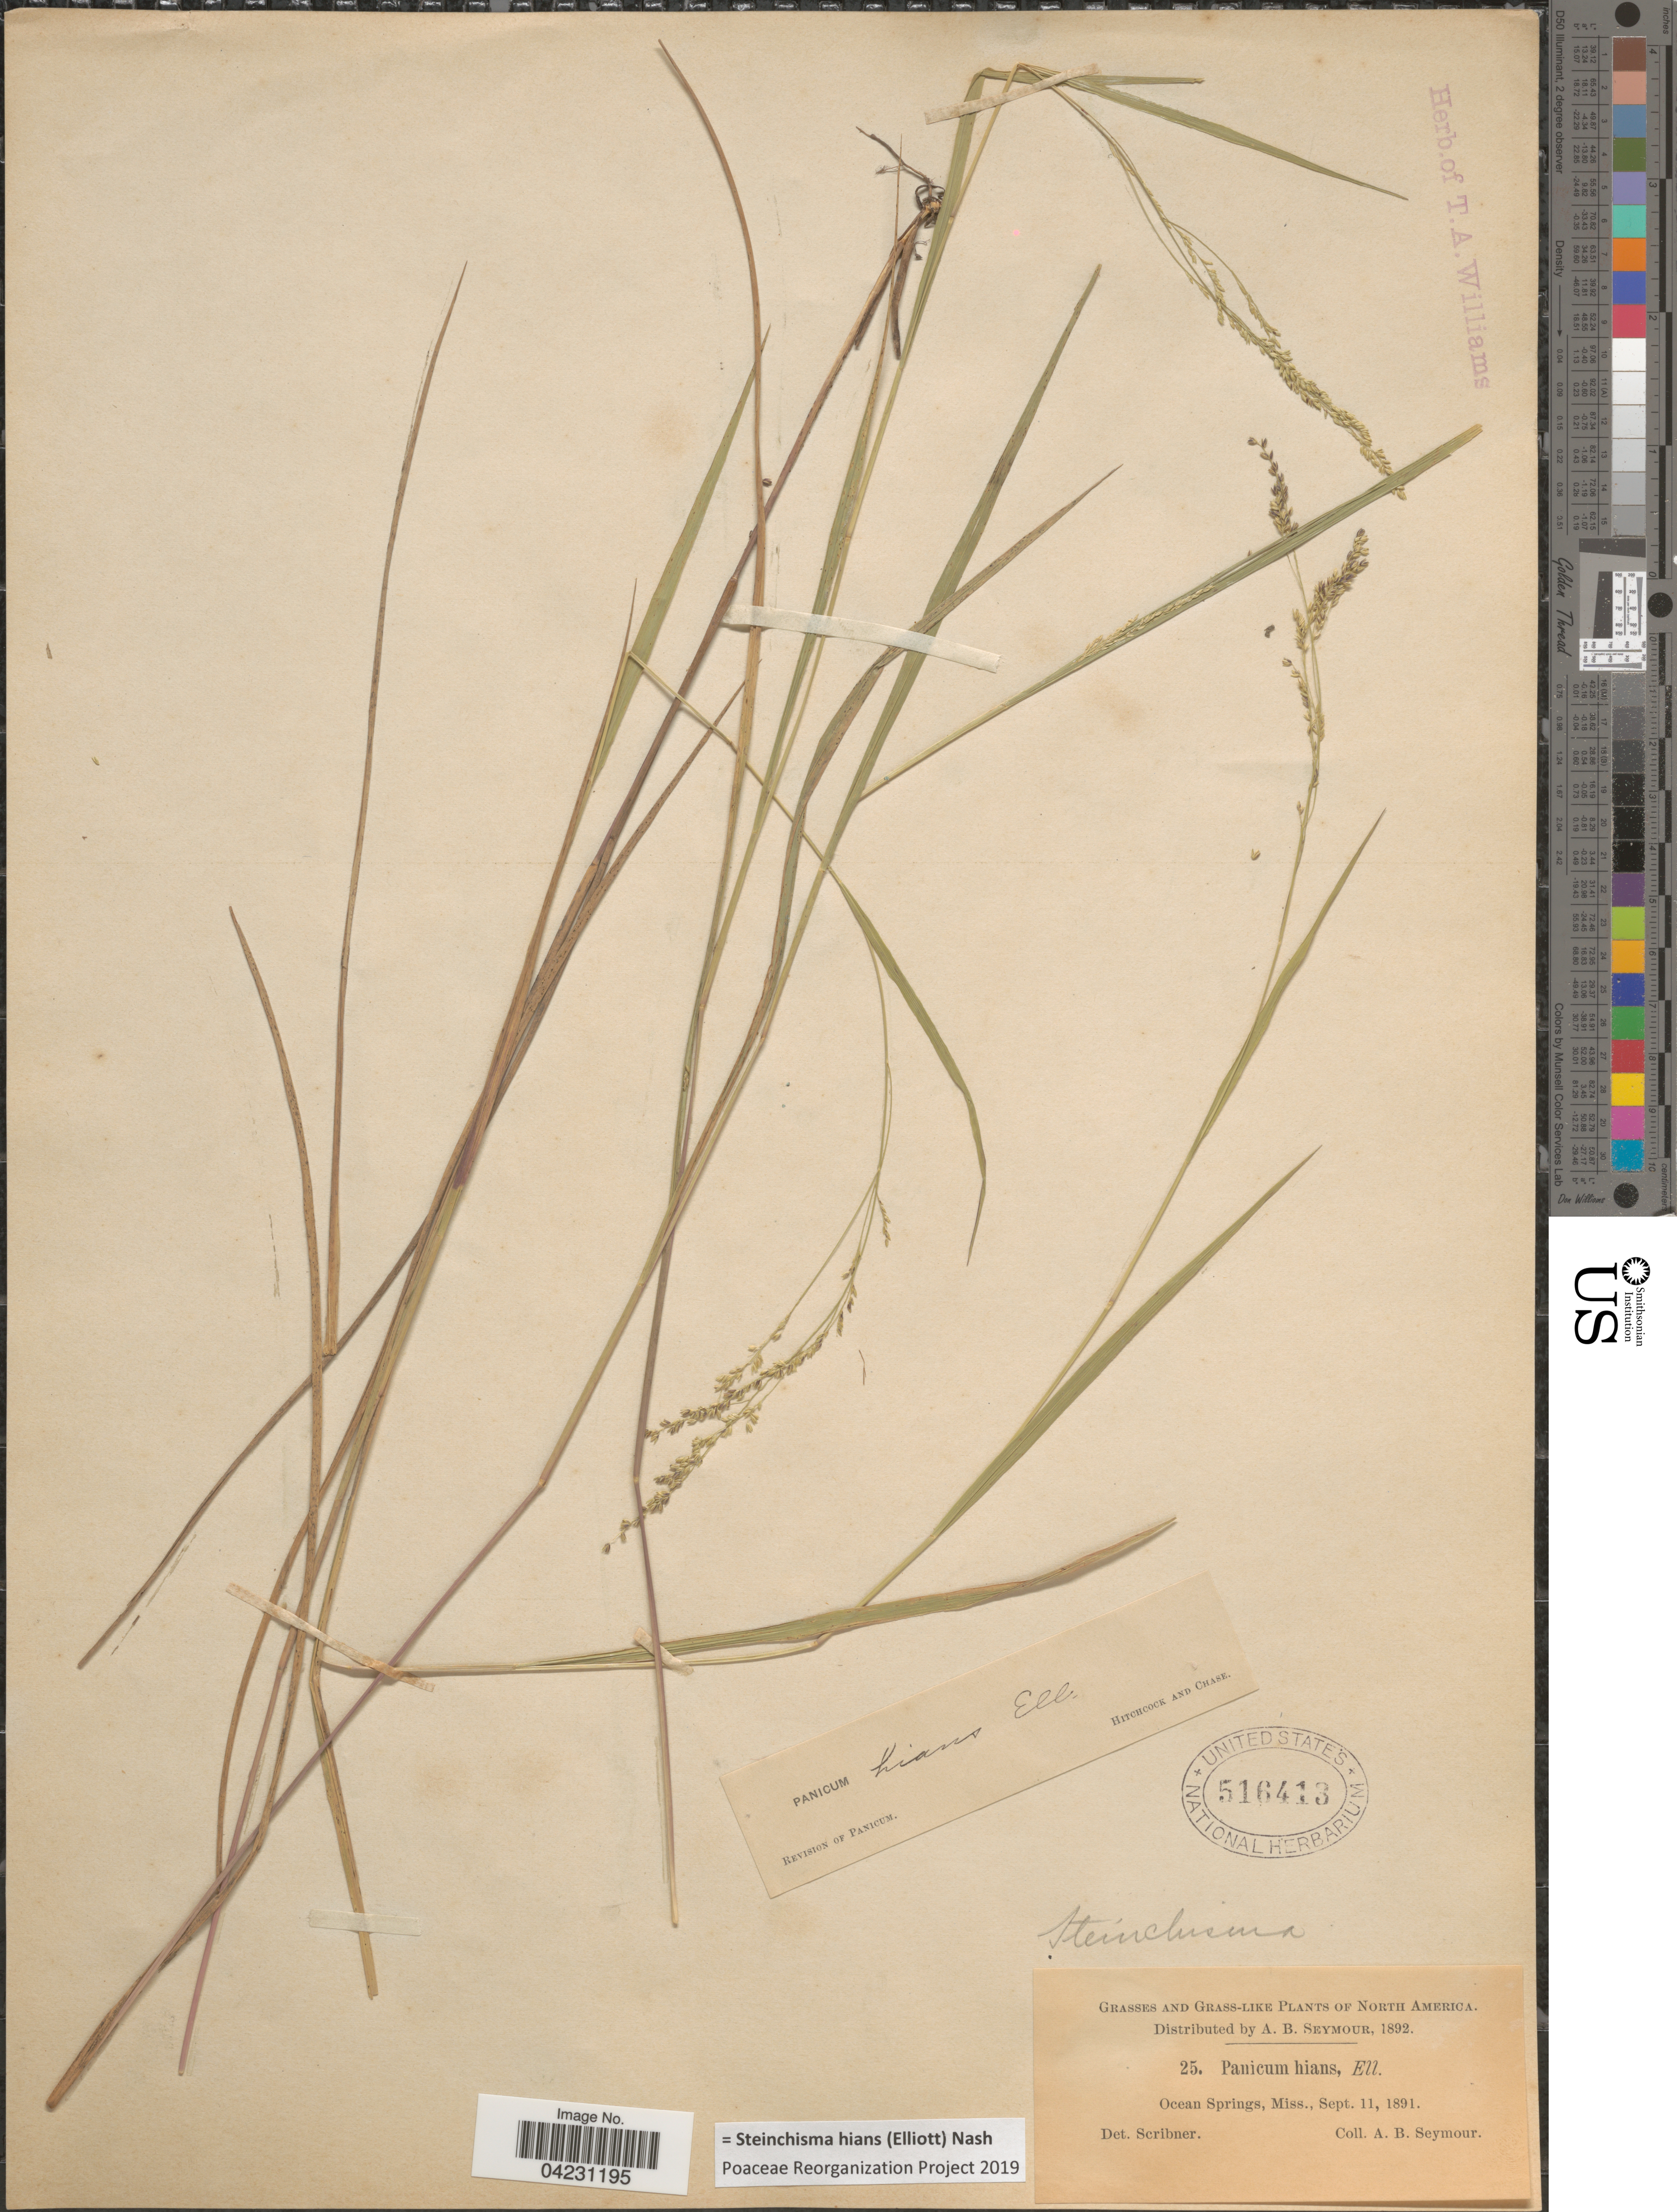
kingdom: Plantae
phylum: Tracheophyta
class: Liliopsida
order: Poales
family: Poaceae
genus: Steinchisma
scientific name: Steinchisma hians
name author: (Elliott) Nash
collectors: A. Seymour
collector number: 25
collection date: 1891-09-11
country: United States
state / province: Mississippi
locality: Ocean Springs.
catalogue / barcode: US 516413